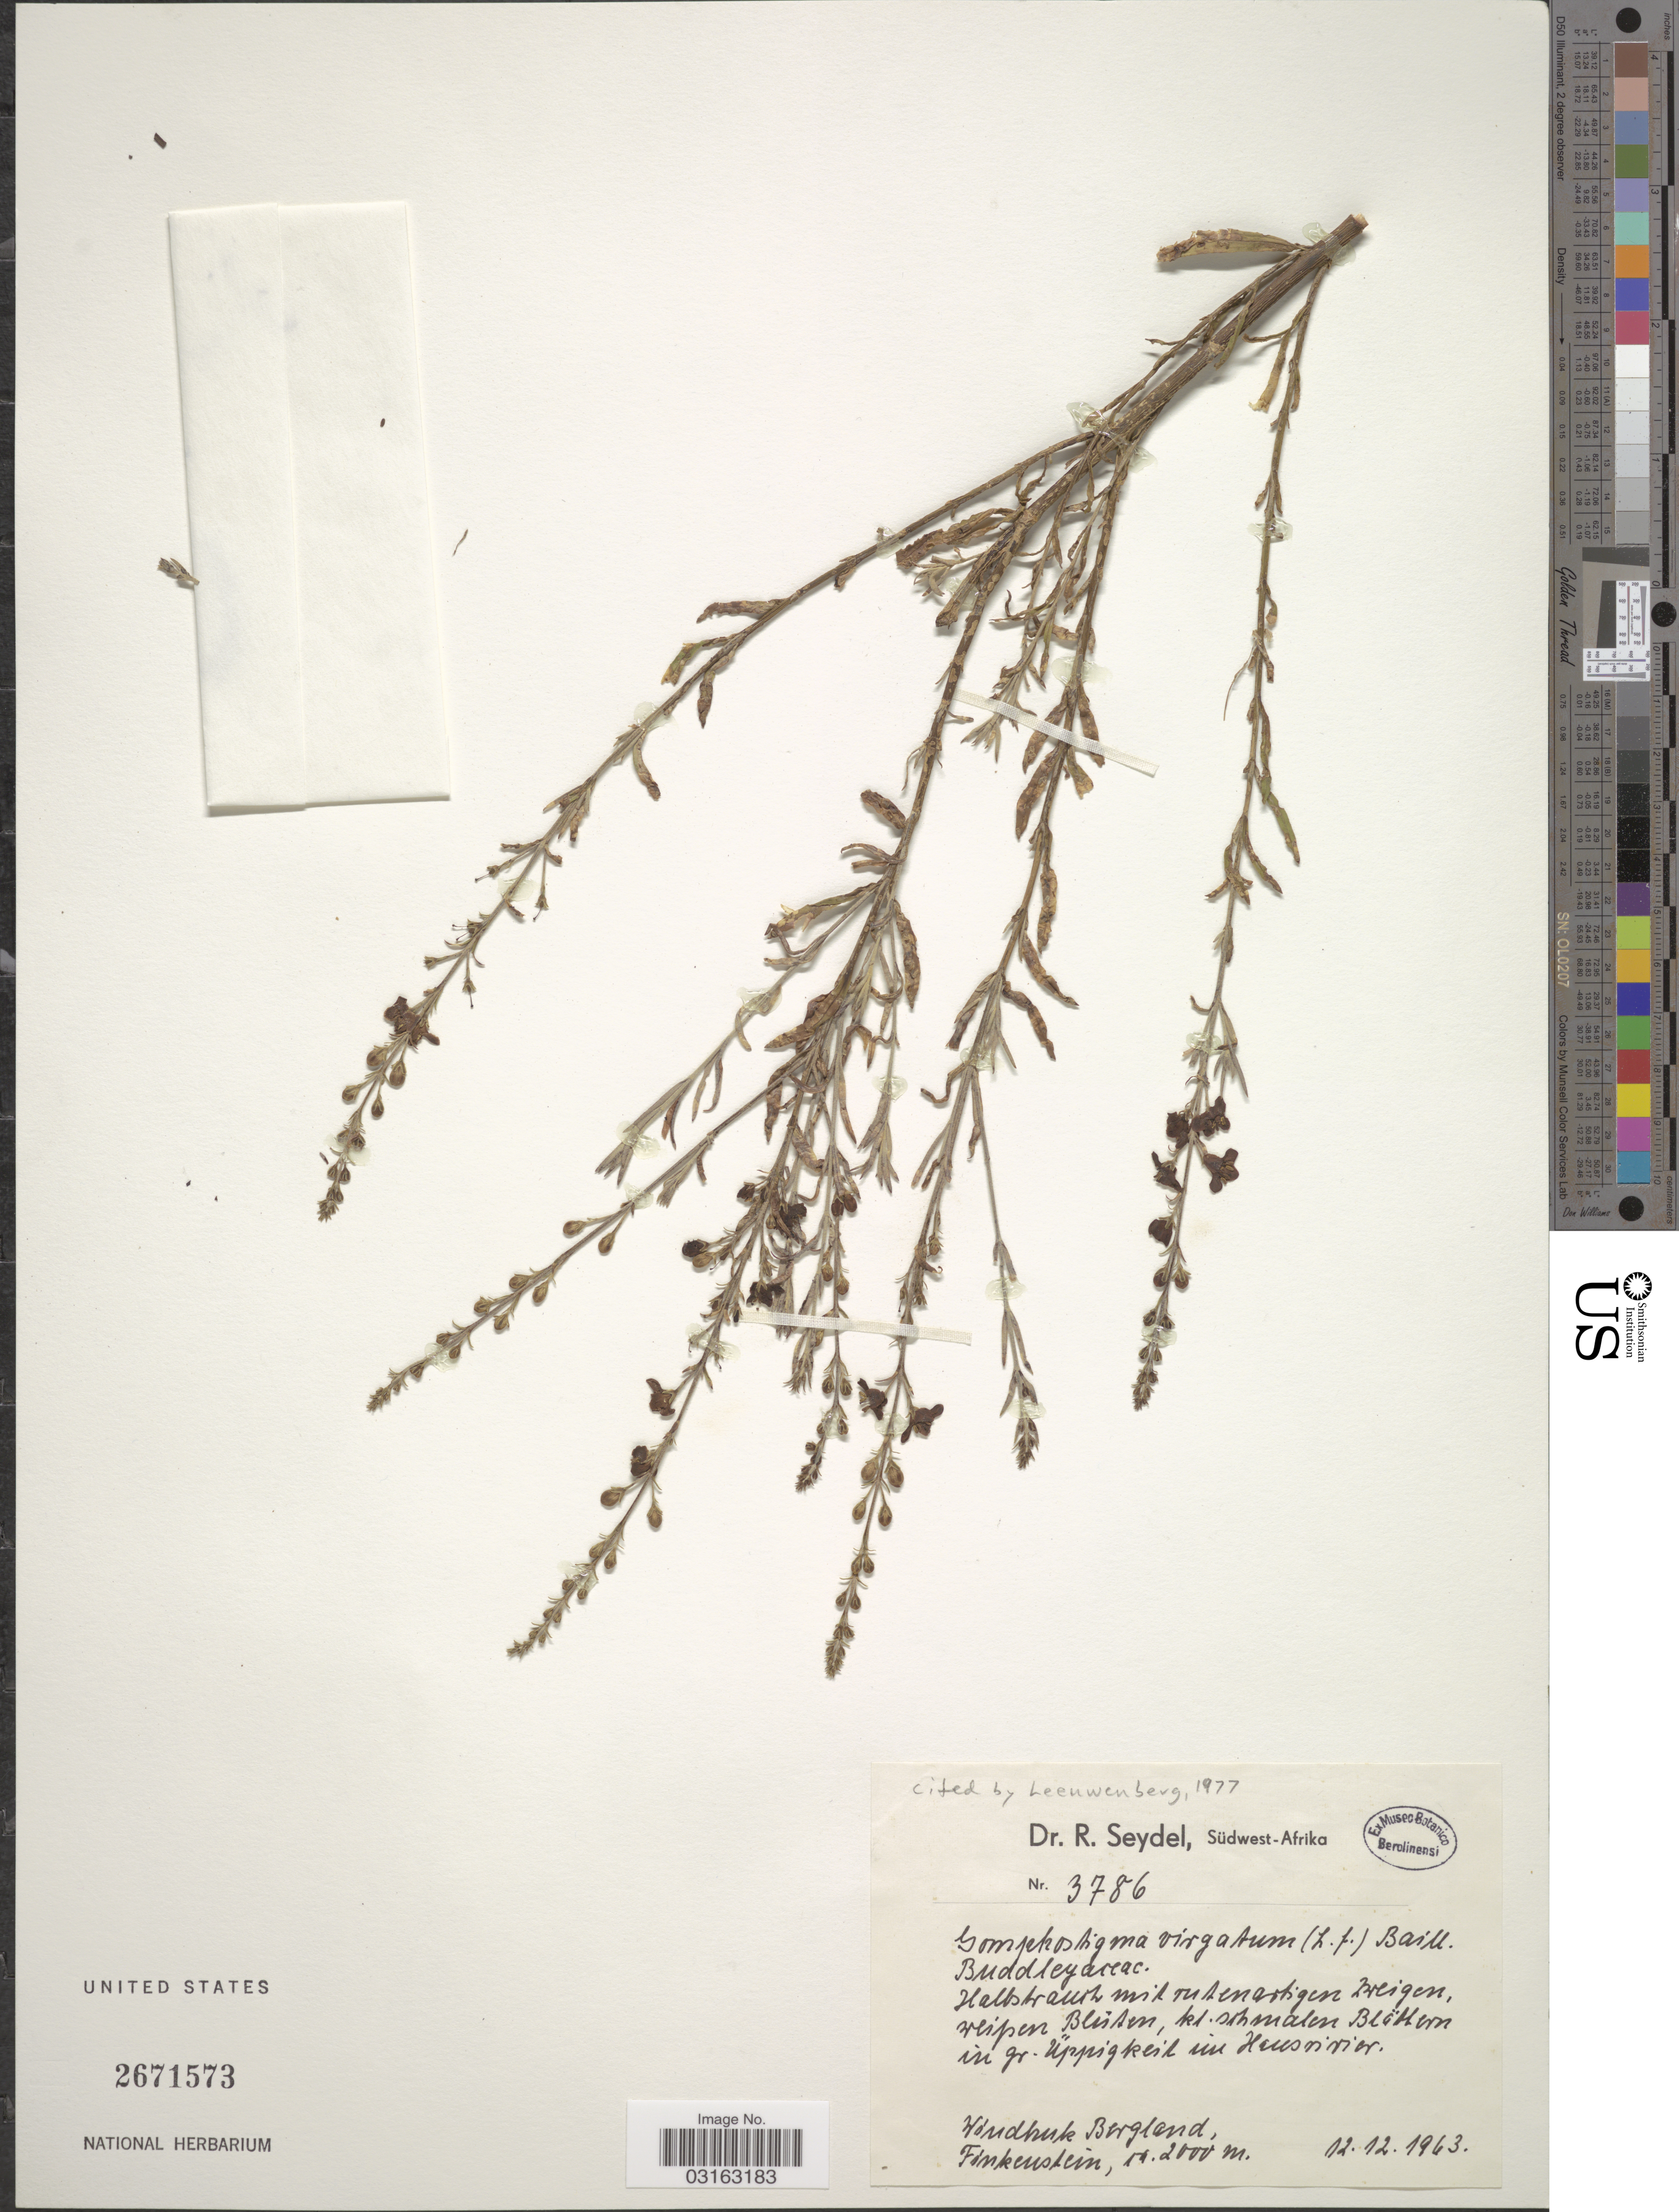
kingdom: Plantae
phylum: Tracheophyta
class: Magnoliopsida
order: Lamiales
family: Scrophulariaceae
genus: Gomphostigma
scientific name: Gomphostigma virgatum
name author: (L. f.) Baill.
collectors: H. Bergland & -. Finkenstein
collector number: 3786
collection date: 1963-12-12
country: Namibia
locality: Südwest-Afrika. Windhuk Bergland. Finkenstein.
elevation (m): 2000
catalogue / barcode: US 2671573